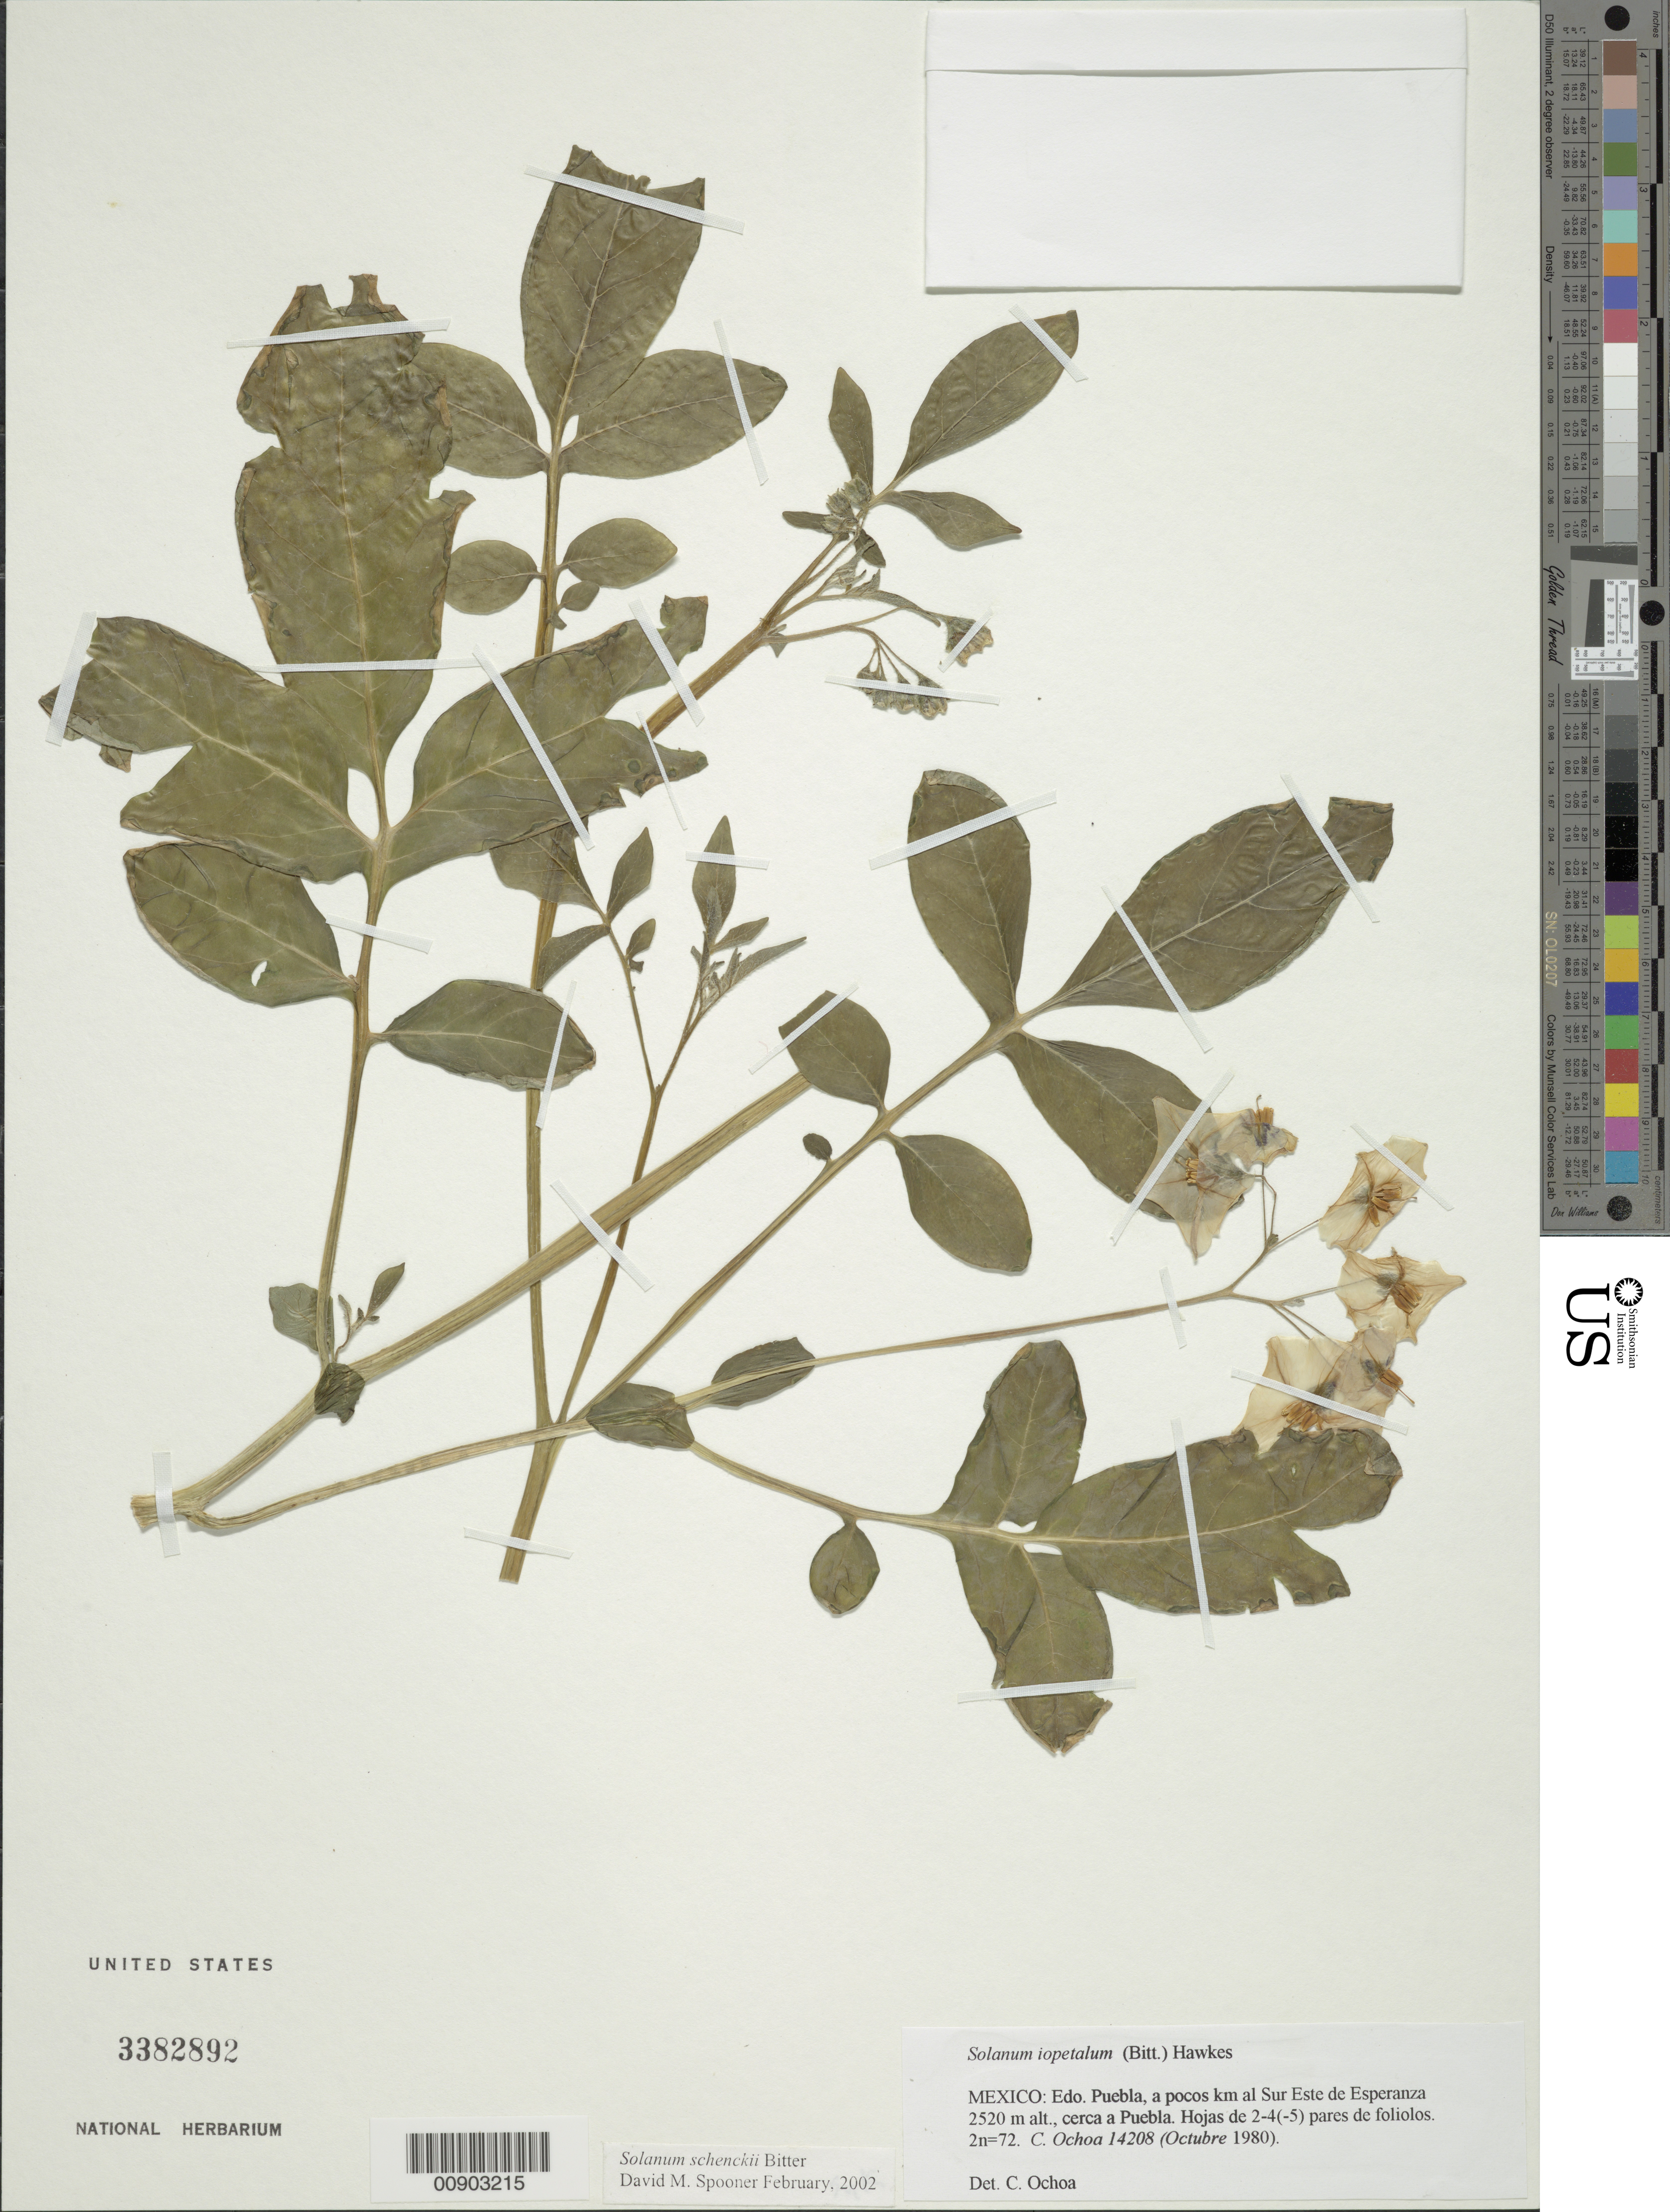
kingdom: Plantae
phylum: Tracheophyta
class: Magnoliopsida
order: Solanales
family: Solanaceae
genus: Solanum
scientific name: Solanum schenckii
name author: Bitter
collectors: C. Ochoa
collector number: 14208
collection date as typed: Oct 1980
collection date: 1980-10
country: Mexico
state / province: Puebla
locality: Pocos Kms. al Sur Este de Esperanza, cerca a Puebla.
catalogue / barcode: US 3382892